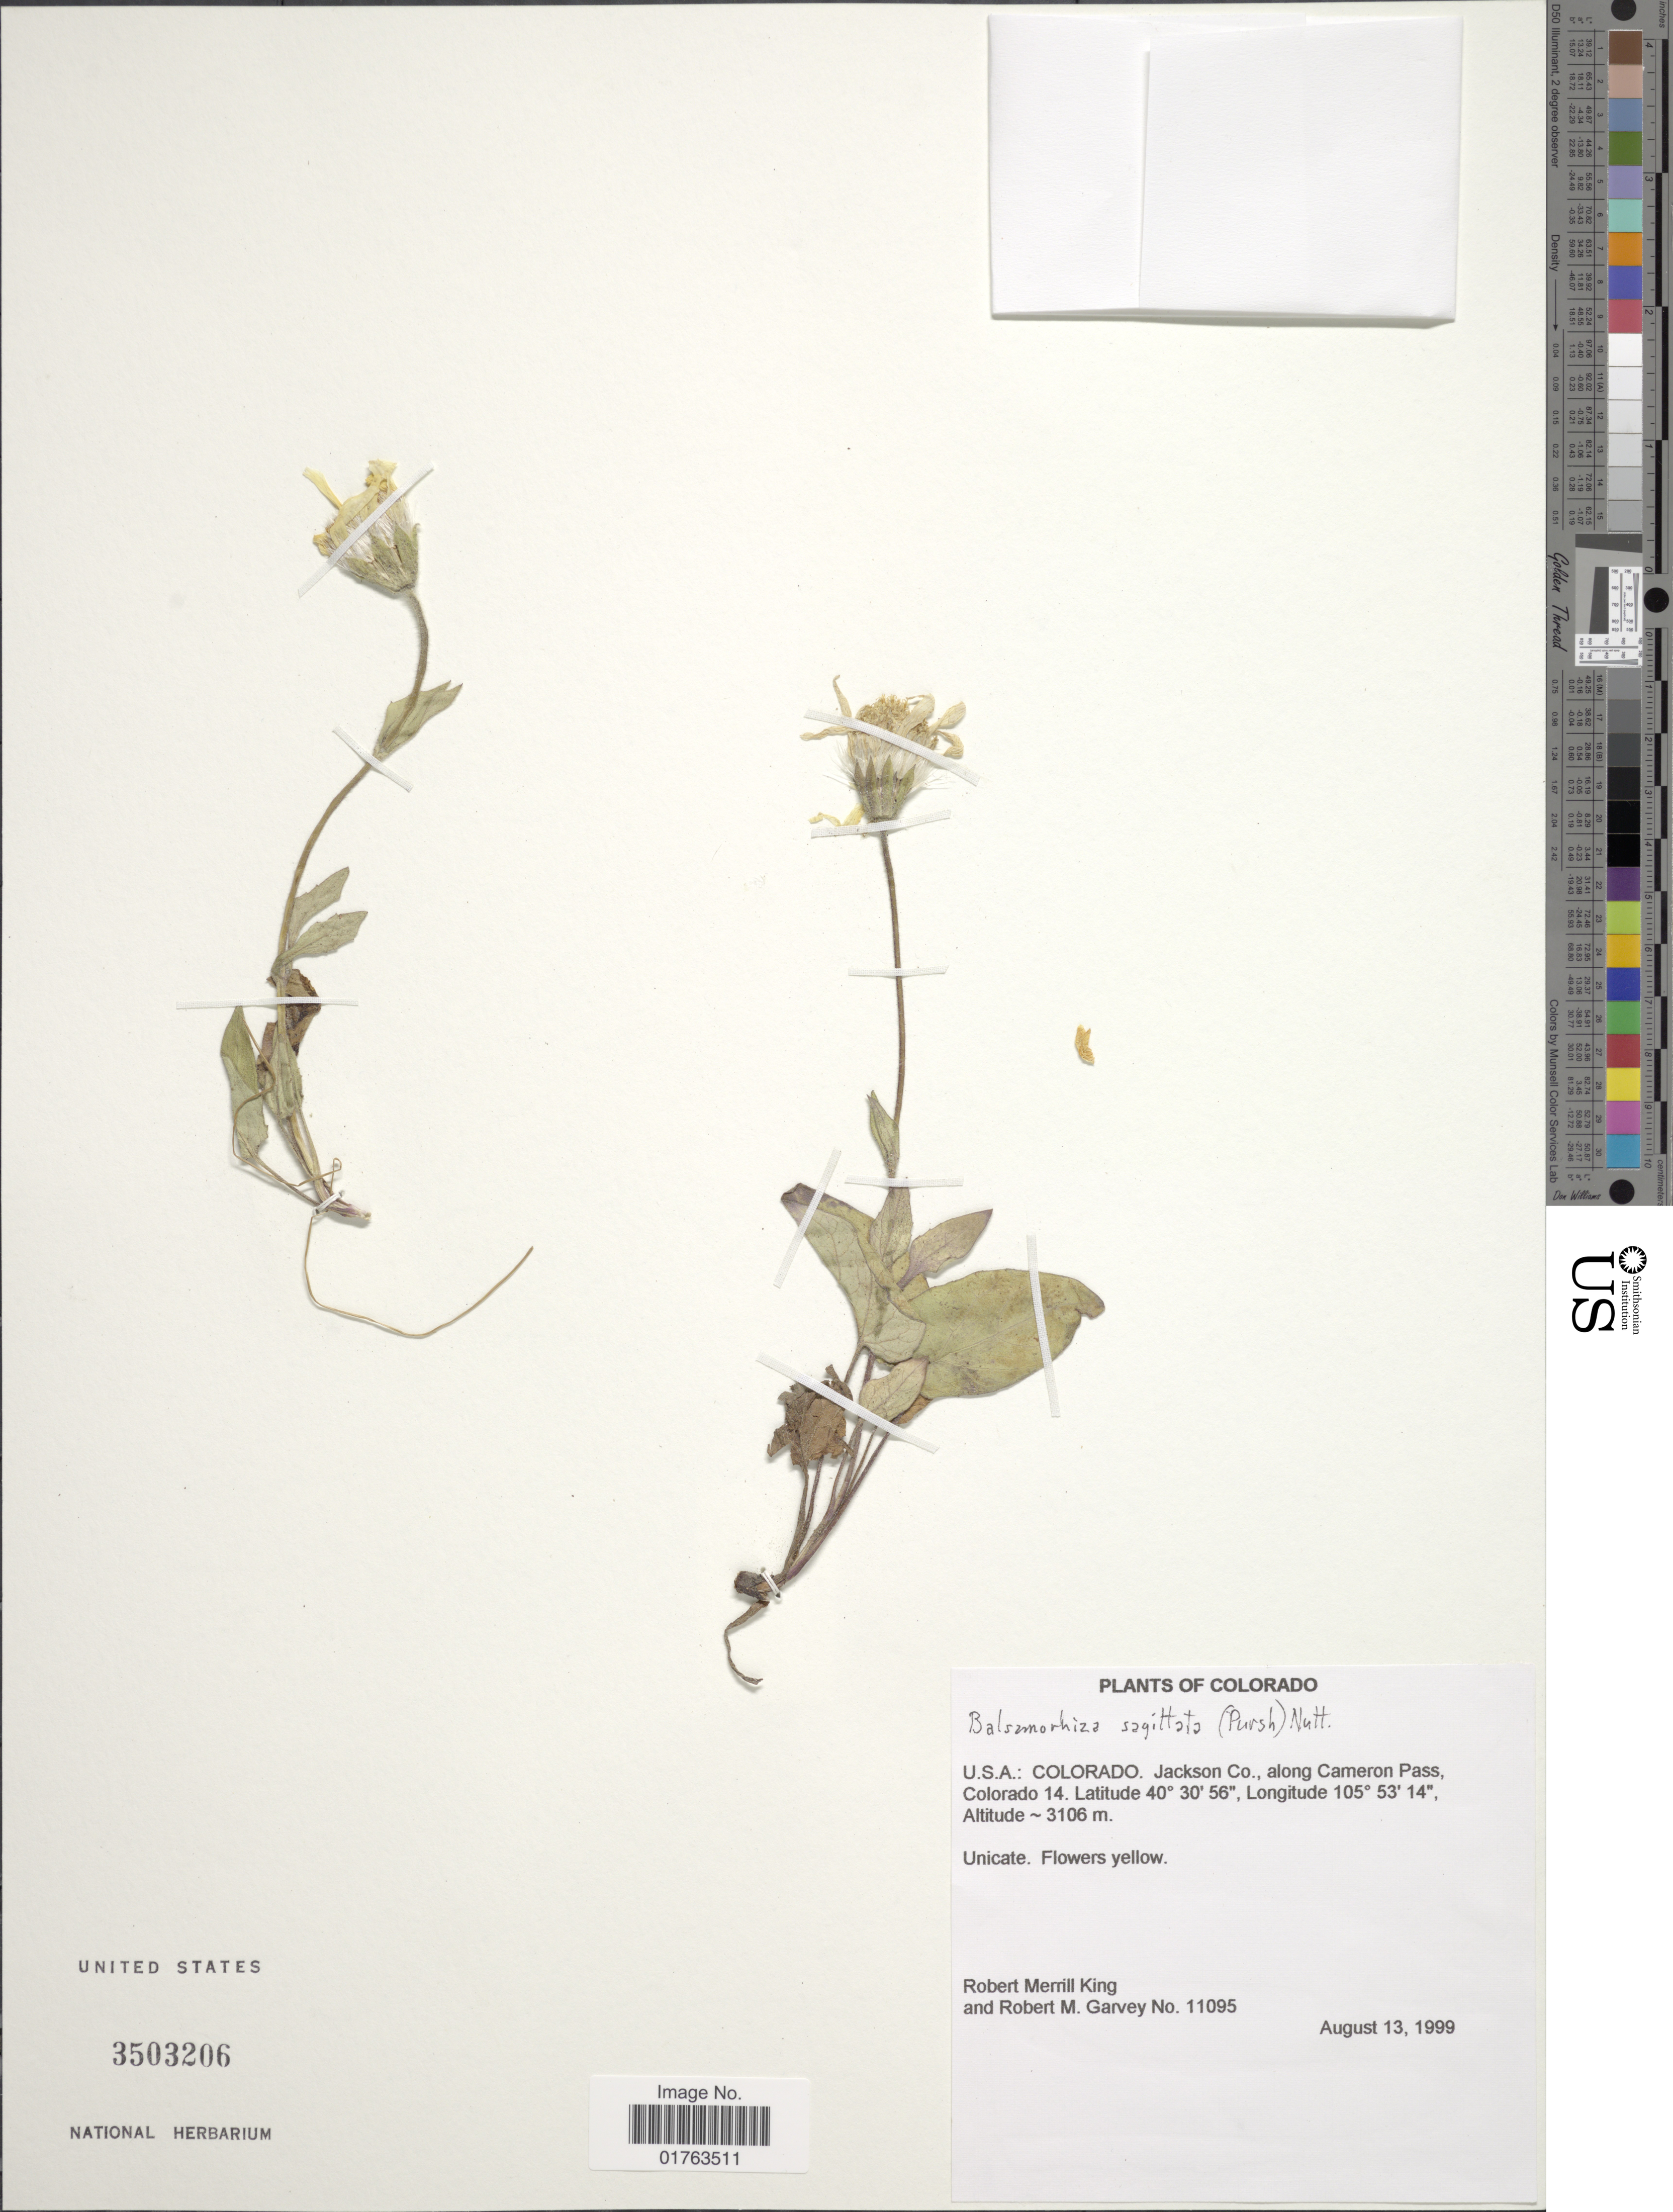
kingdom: Plantae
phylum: Tracheophyta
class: Magnoliopsida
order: Asterales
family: Asteraceae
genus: Balsamorhiza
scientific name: Balsamorhiza sagittata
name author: (Pursh) Nutt.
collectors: R. M. King & R. Garvey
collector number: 11095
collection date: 1999-08-13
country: United States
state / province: Colorado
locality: Jackson Co., along Cameron Pass, Colorado 14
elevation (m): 3106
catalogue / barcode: US 3503206